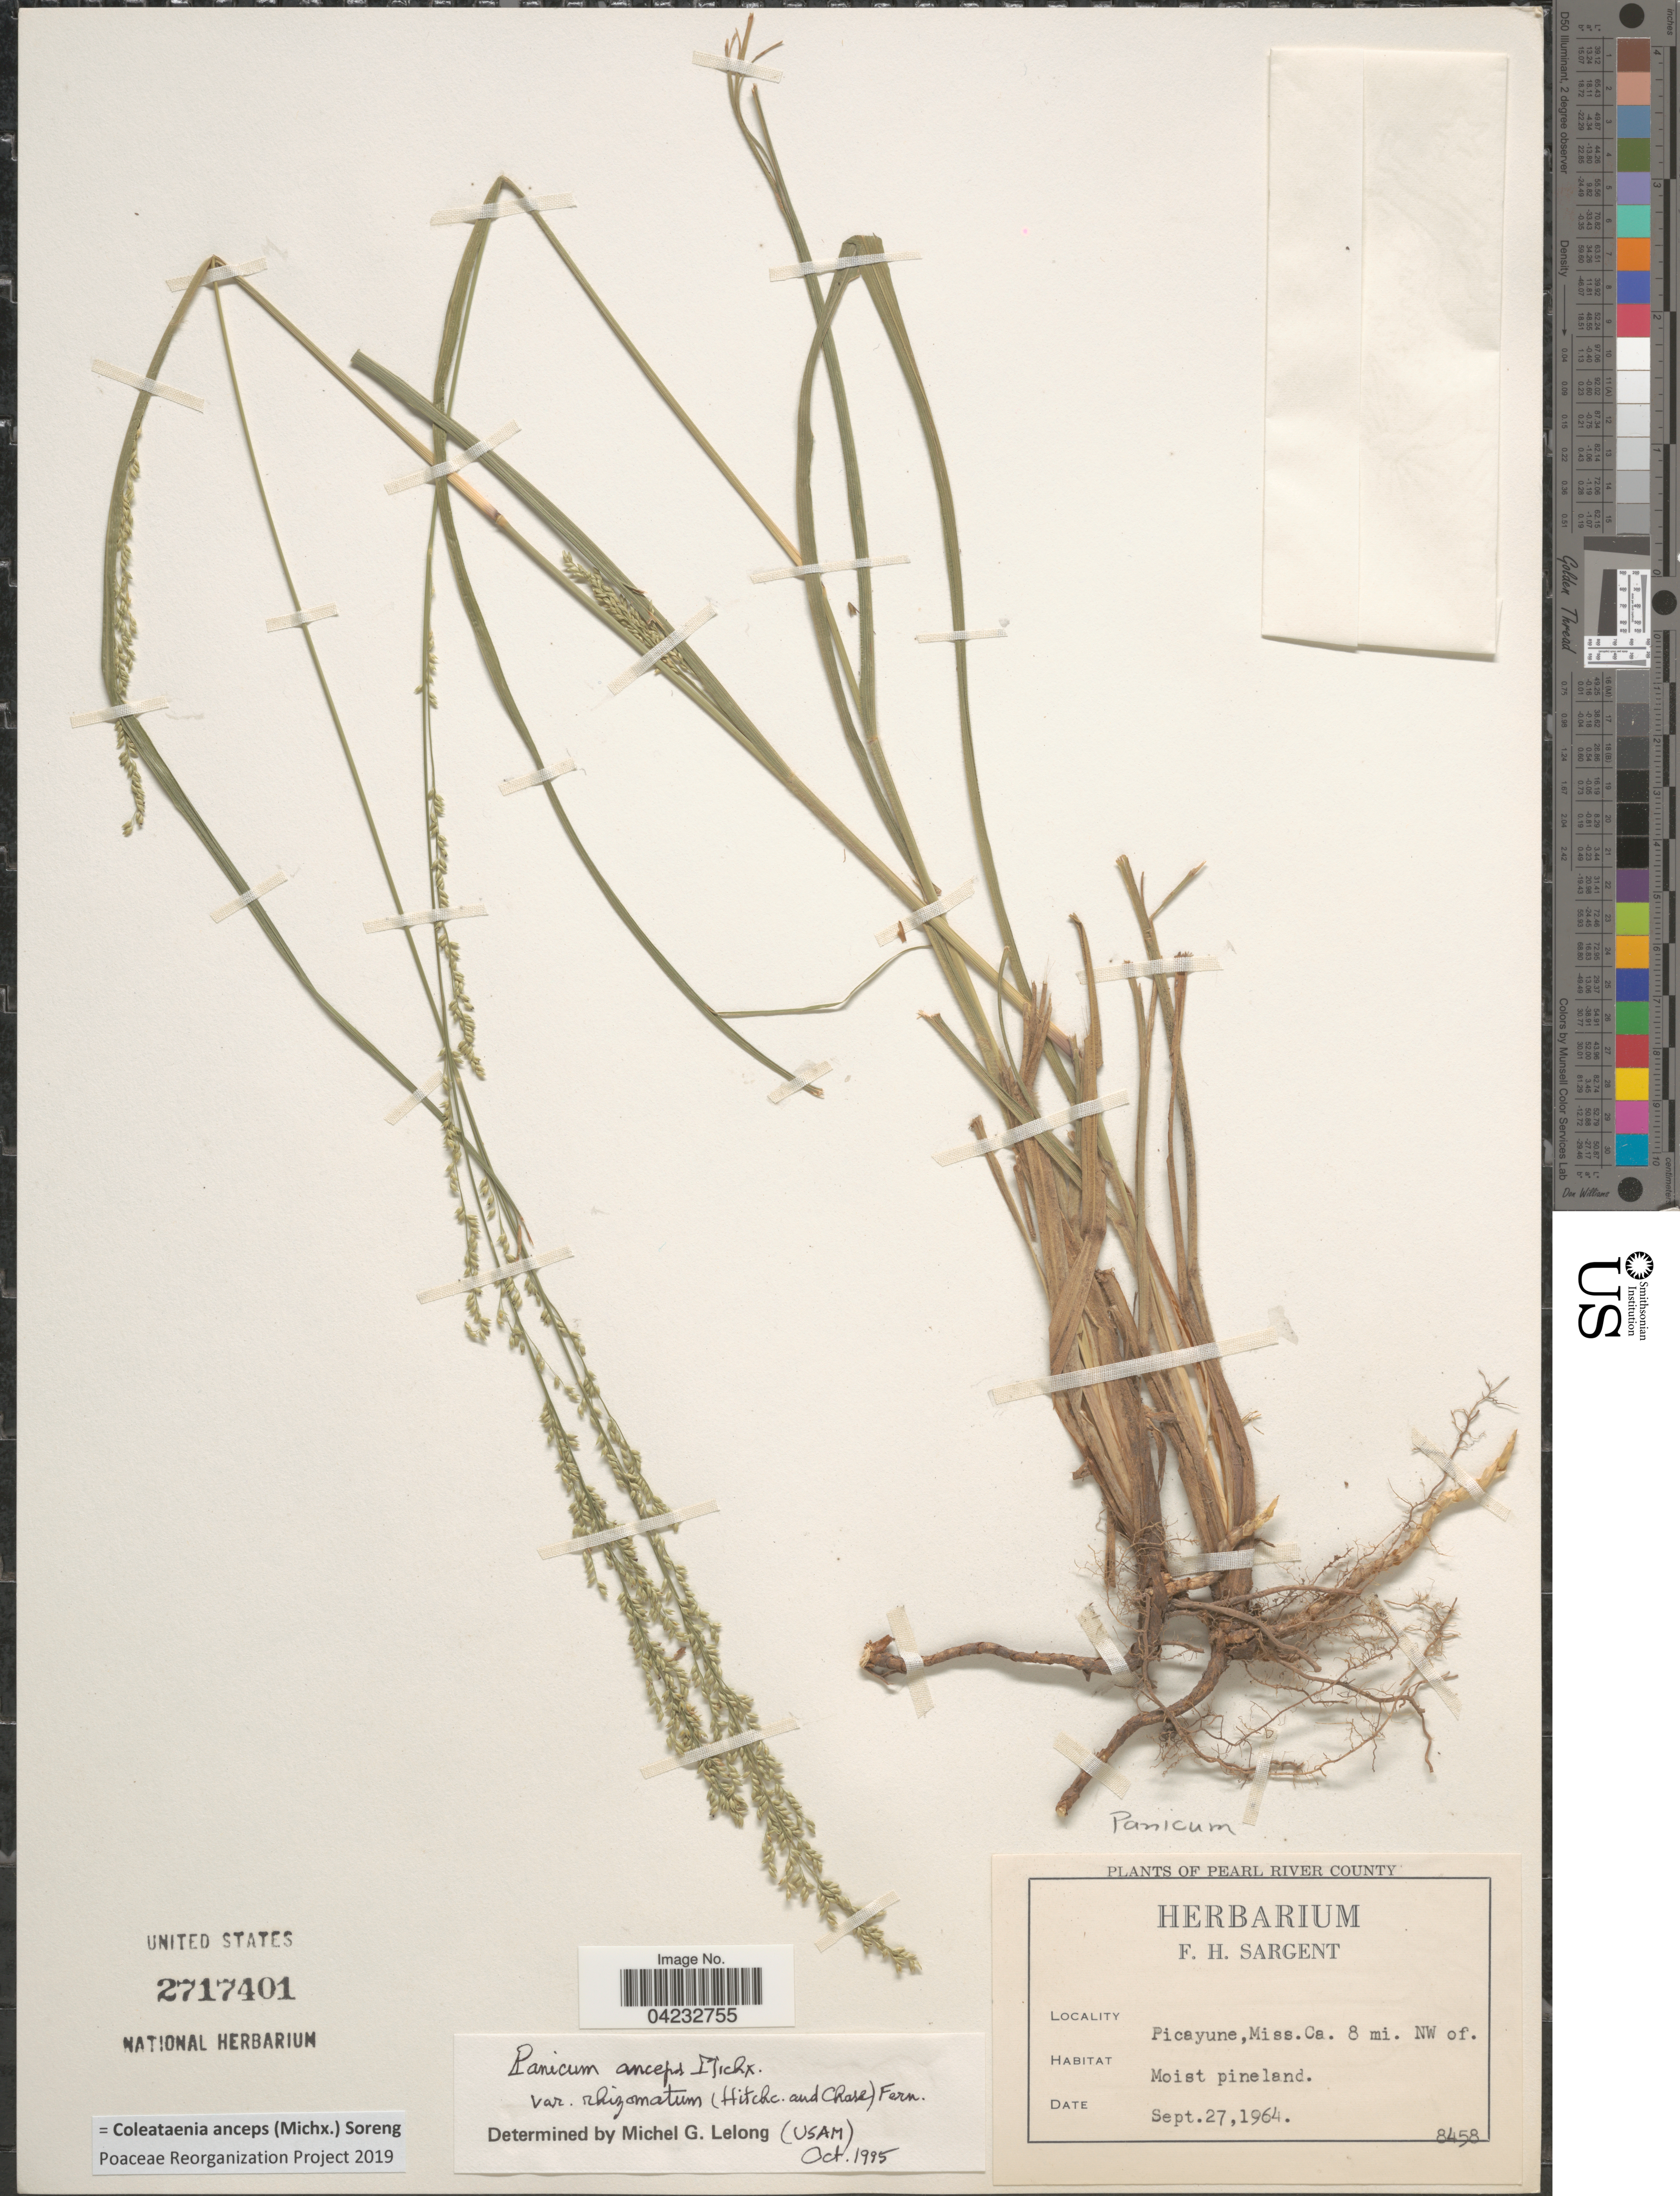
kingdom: Plantae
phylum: Tracheophyta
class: Liliopsida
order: Poales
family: Poaceae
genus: Coleataenia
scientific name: Coleataenia anceps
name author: (Michx.) Soreng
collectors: Ex herb. F. H. Sargent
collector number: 8458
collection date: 1964-09-27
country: United States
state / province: Mississippi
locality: Pearl River County. Picayune, Ca. 8 mi. NW of.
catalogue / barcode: US 2717401